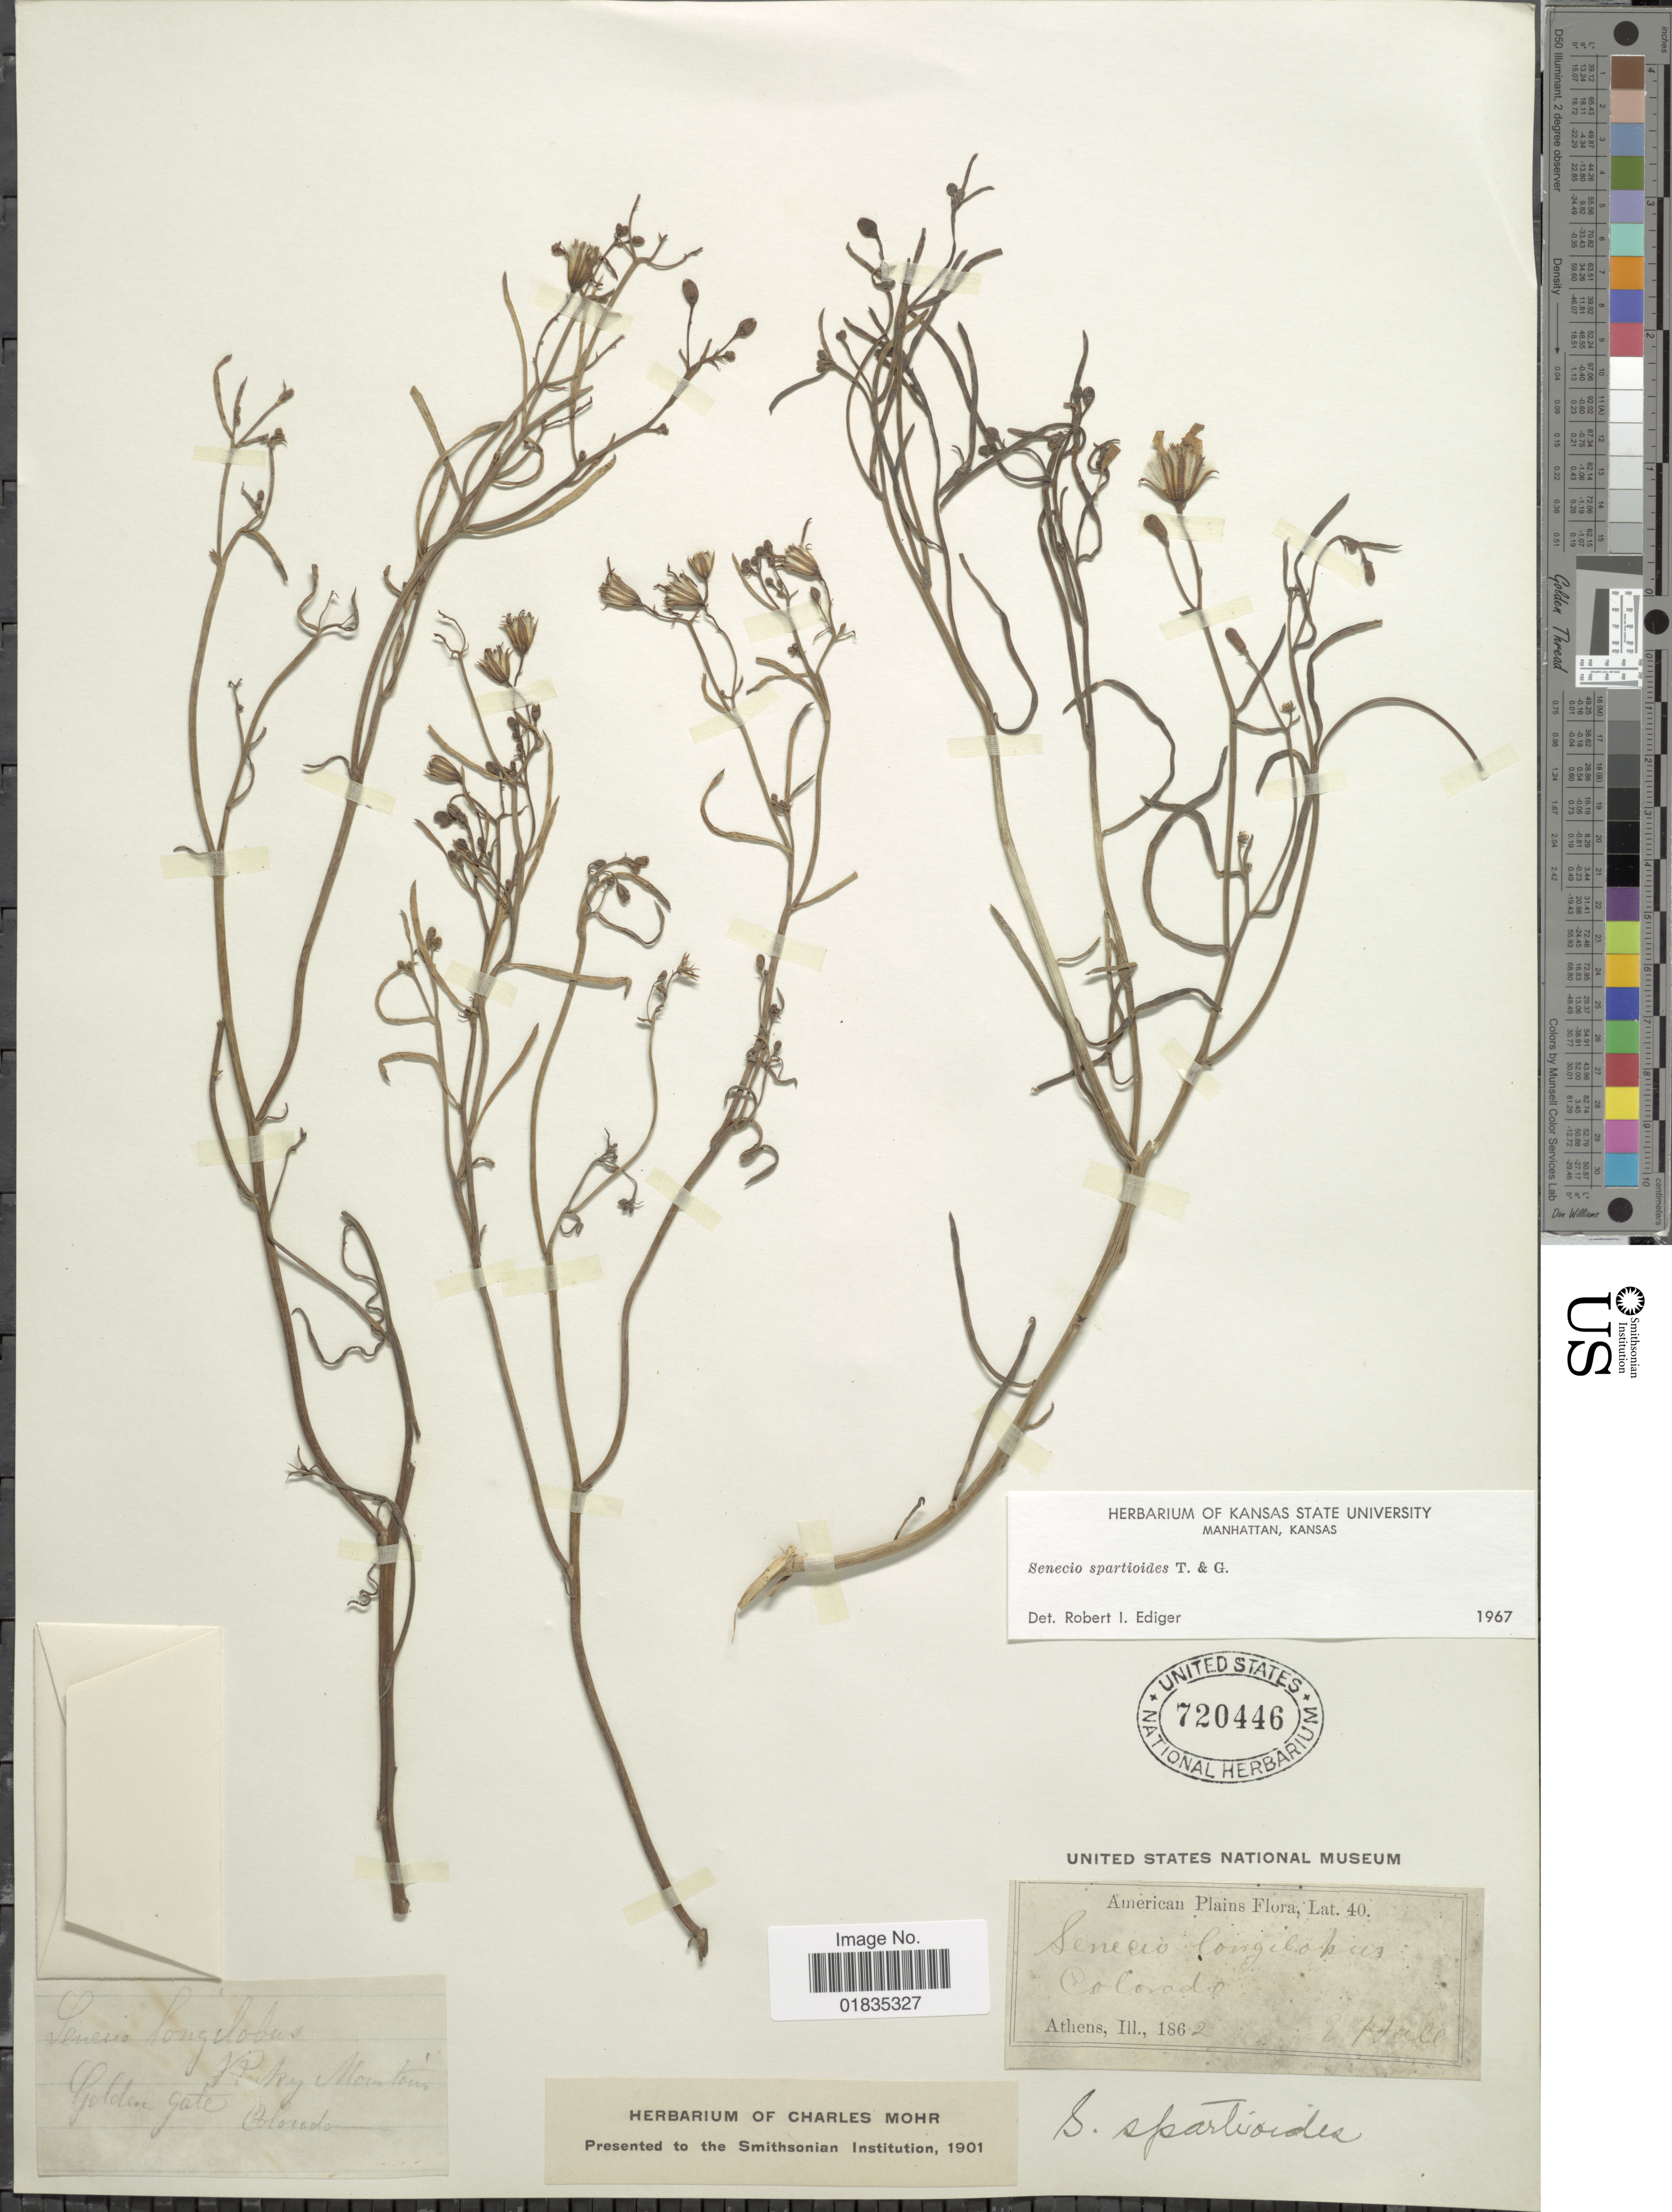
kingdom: Plantae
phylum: Tracheophyta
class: Magnoliopsida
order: Asterales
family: Asteraceae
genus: Senecio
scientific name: Senecio spartioides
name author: Torr. & A. Gray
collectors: E. Hall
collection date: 1862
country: United States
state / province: Colorado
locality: Rocky Mtns., Golden Gate.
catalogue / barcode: US 720446